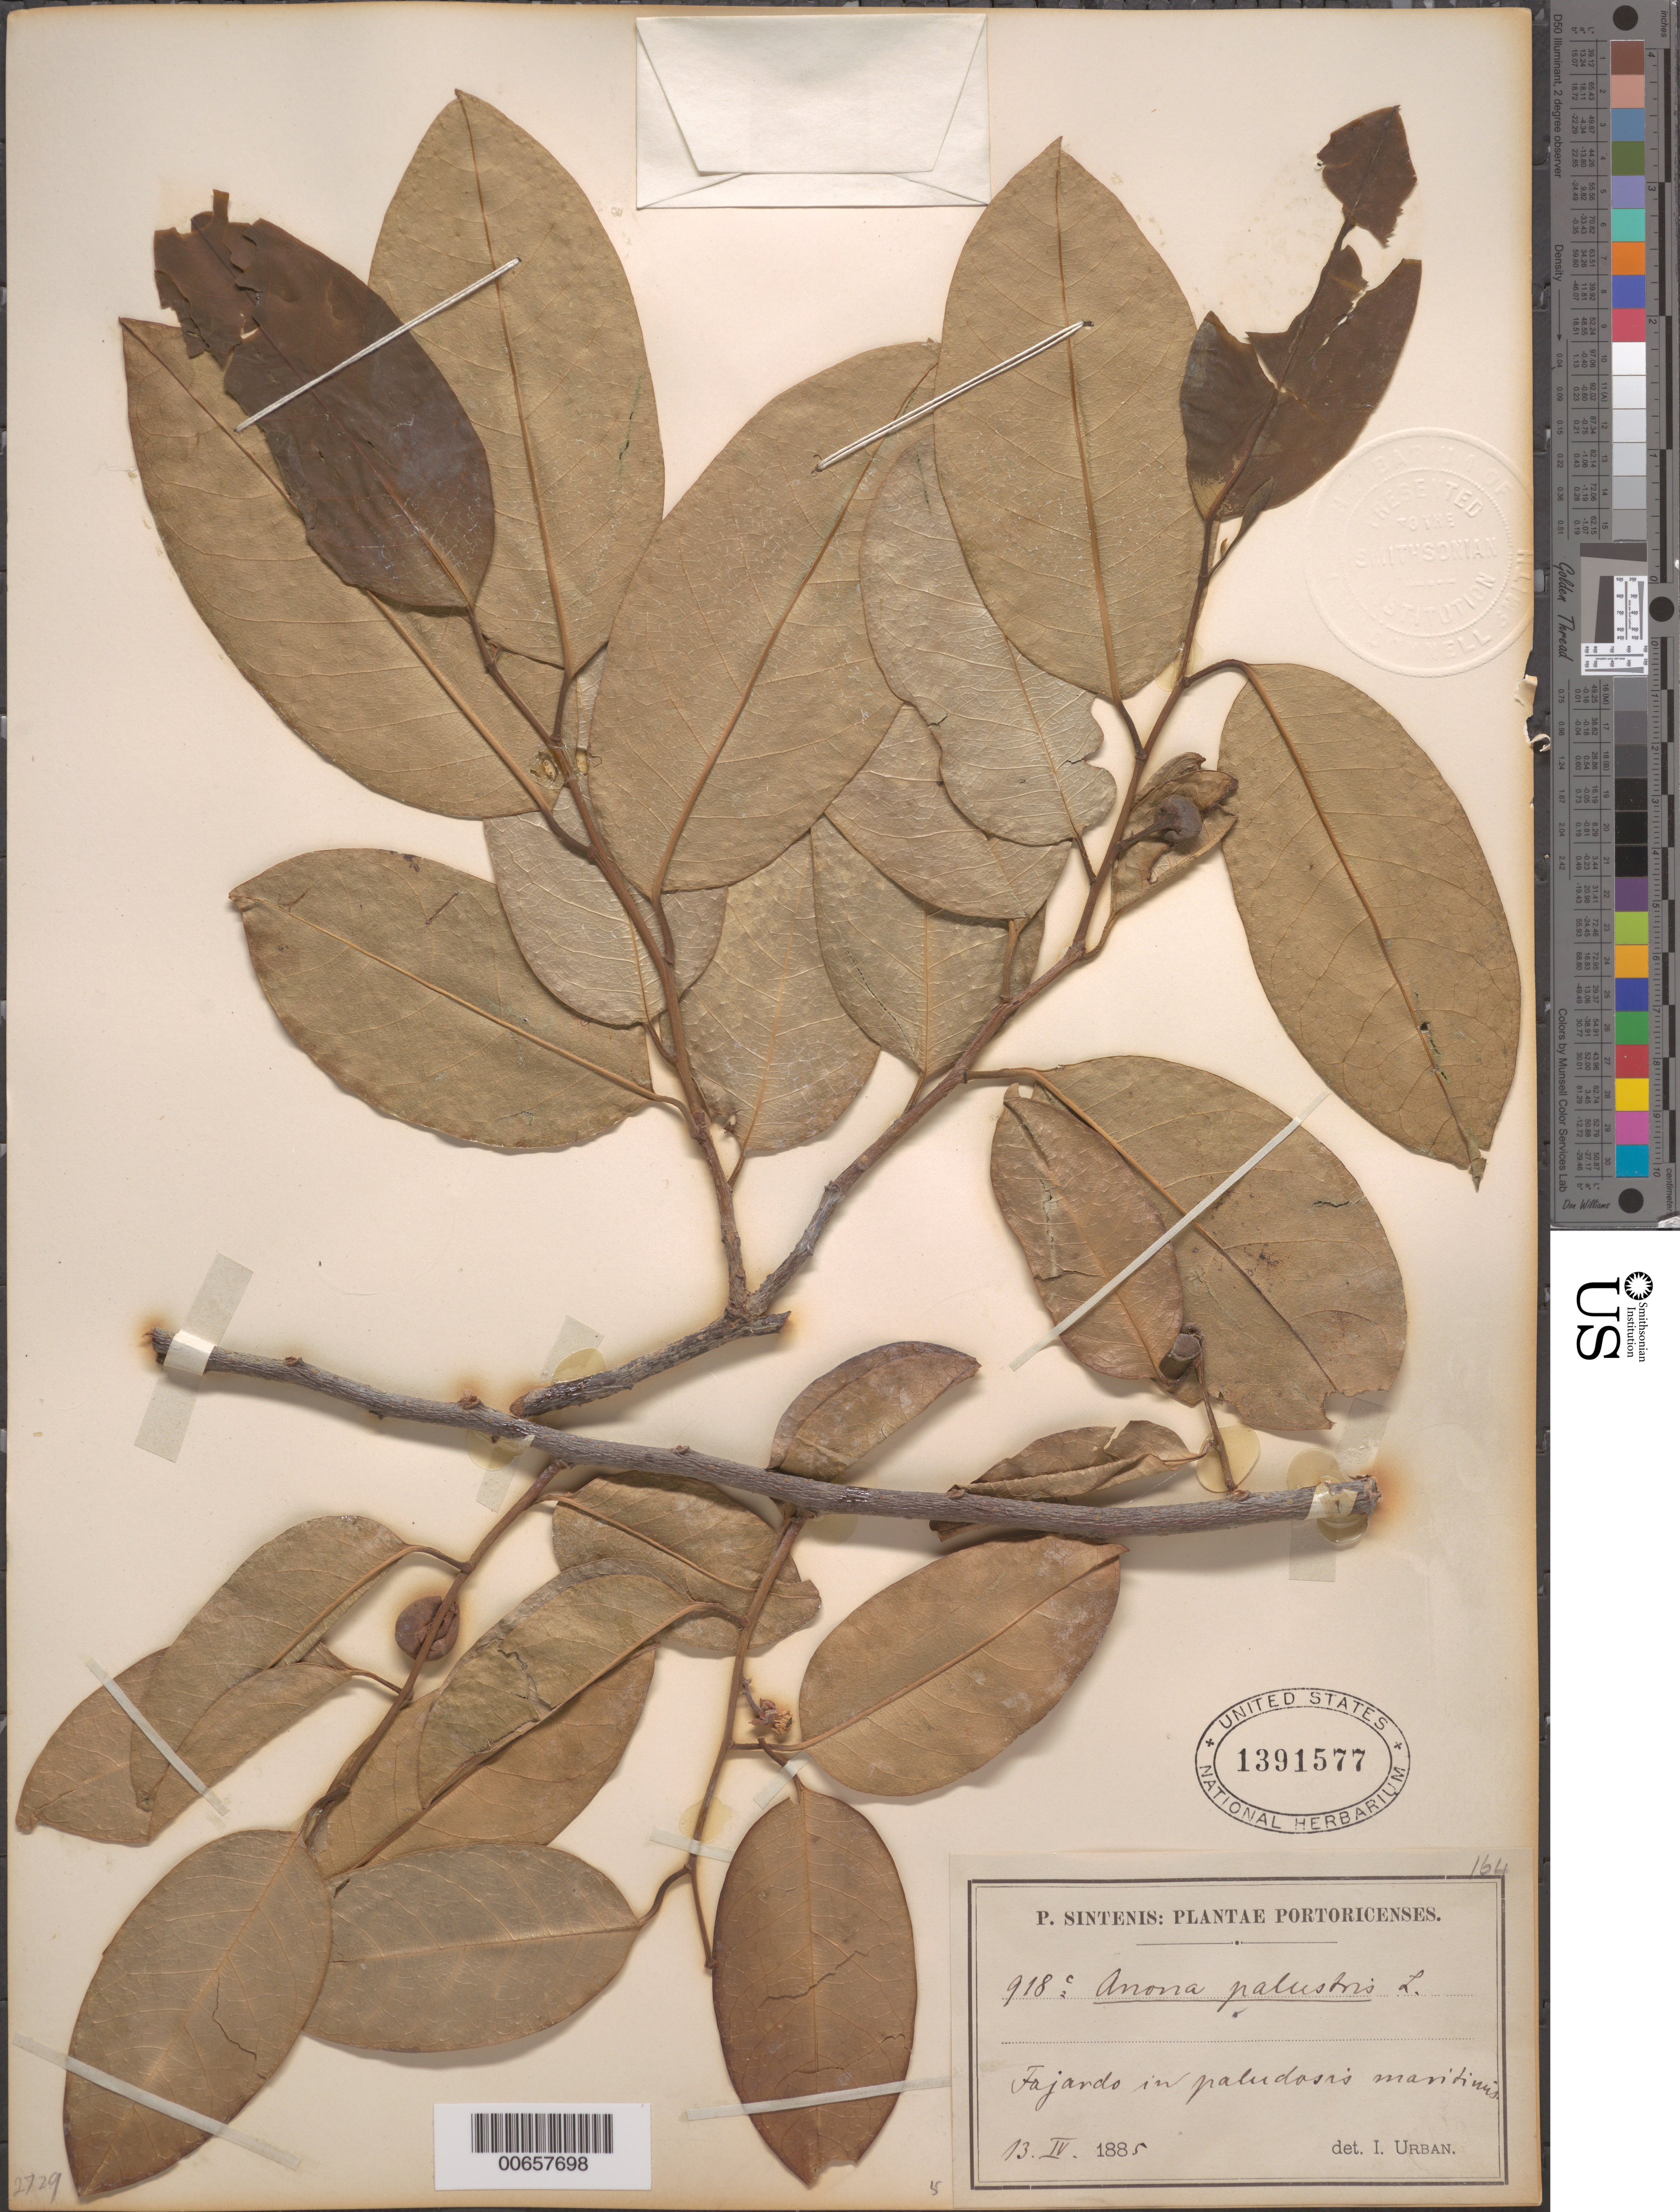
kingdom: Plantae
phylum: Tracheophyta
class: Magnoliopsida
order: Magnoliales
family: Annonaceae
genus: Annona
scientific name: Annona palustris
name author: L.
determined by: Urban, Ignatz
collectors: P. Sintenis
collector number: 918 c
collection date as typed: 13 Apr 1885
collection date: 1885-04-13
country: Puerto Rico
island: Greater Antilles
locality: Fajardo in paludosis maritinus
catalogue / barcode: US 1391577